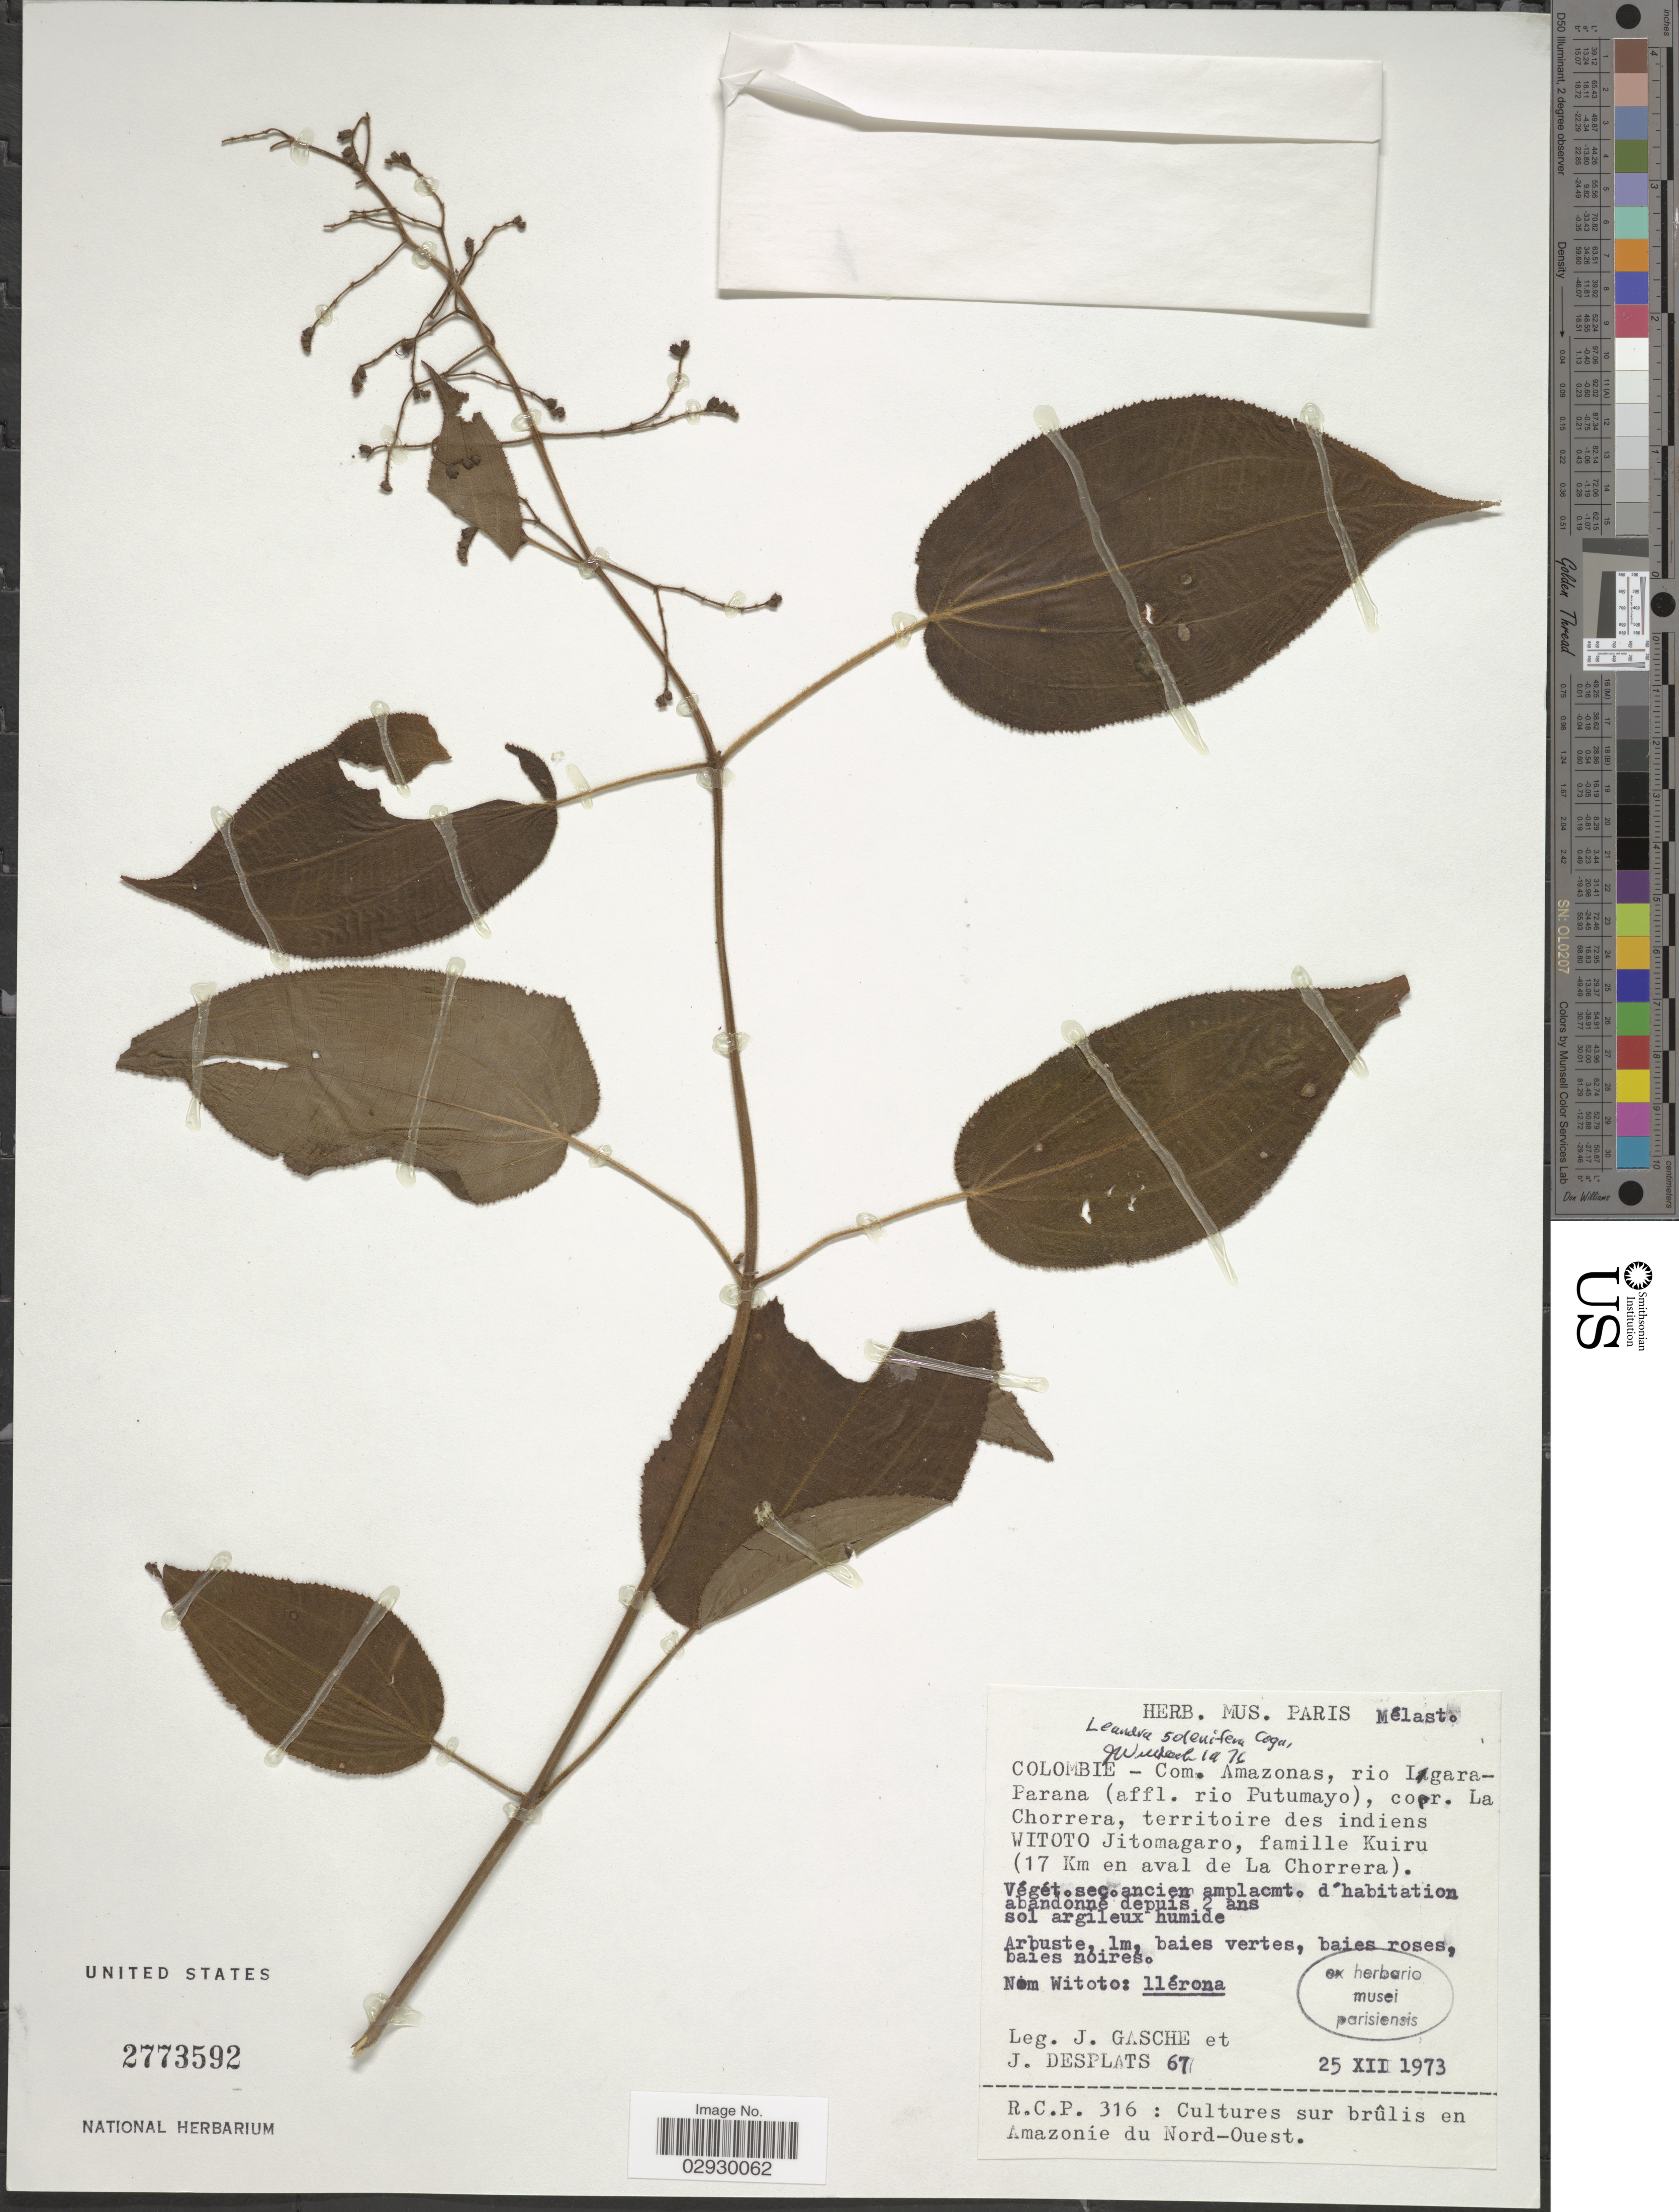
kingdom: Plantae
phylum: Tracheophyta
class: Magnoliopsida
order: Myrtales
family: Melastomataceae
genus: Leandra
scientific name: Leandra solenifera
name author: Cogn.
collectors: J. Gasche & J. Desplats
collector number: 67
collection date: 1973-12-25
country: Colombia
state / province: Amazônas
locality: Com. Amazonas, rio Igara-Parana (affl. rio Putumayo), corr. La Chorrera, territoire des indiens WITOTO Jitomagaro, famille Kuiru (17 Km en aval de La Chorrera).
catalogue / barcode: US 2773592